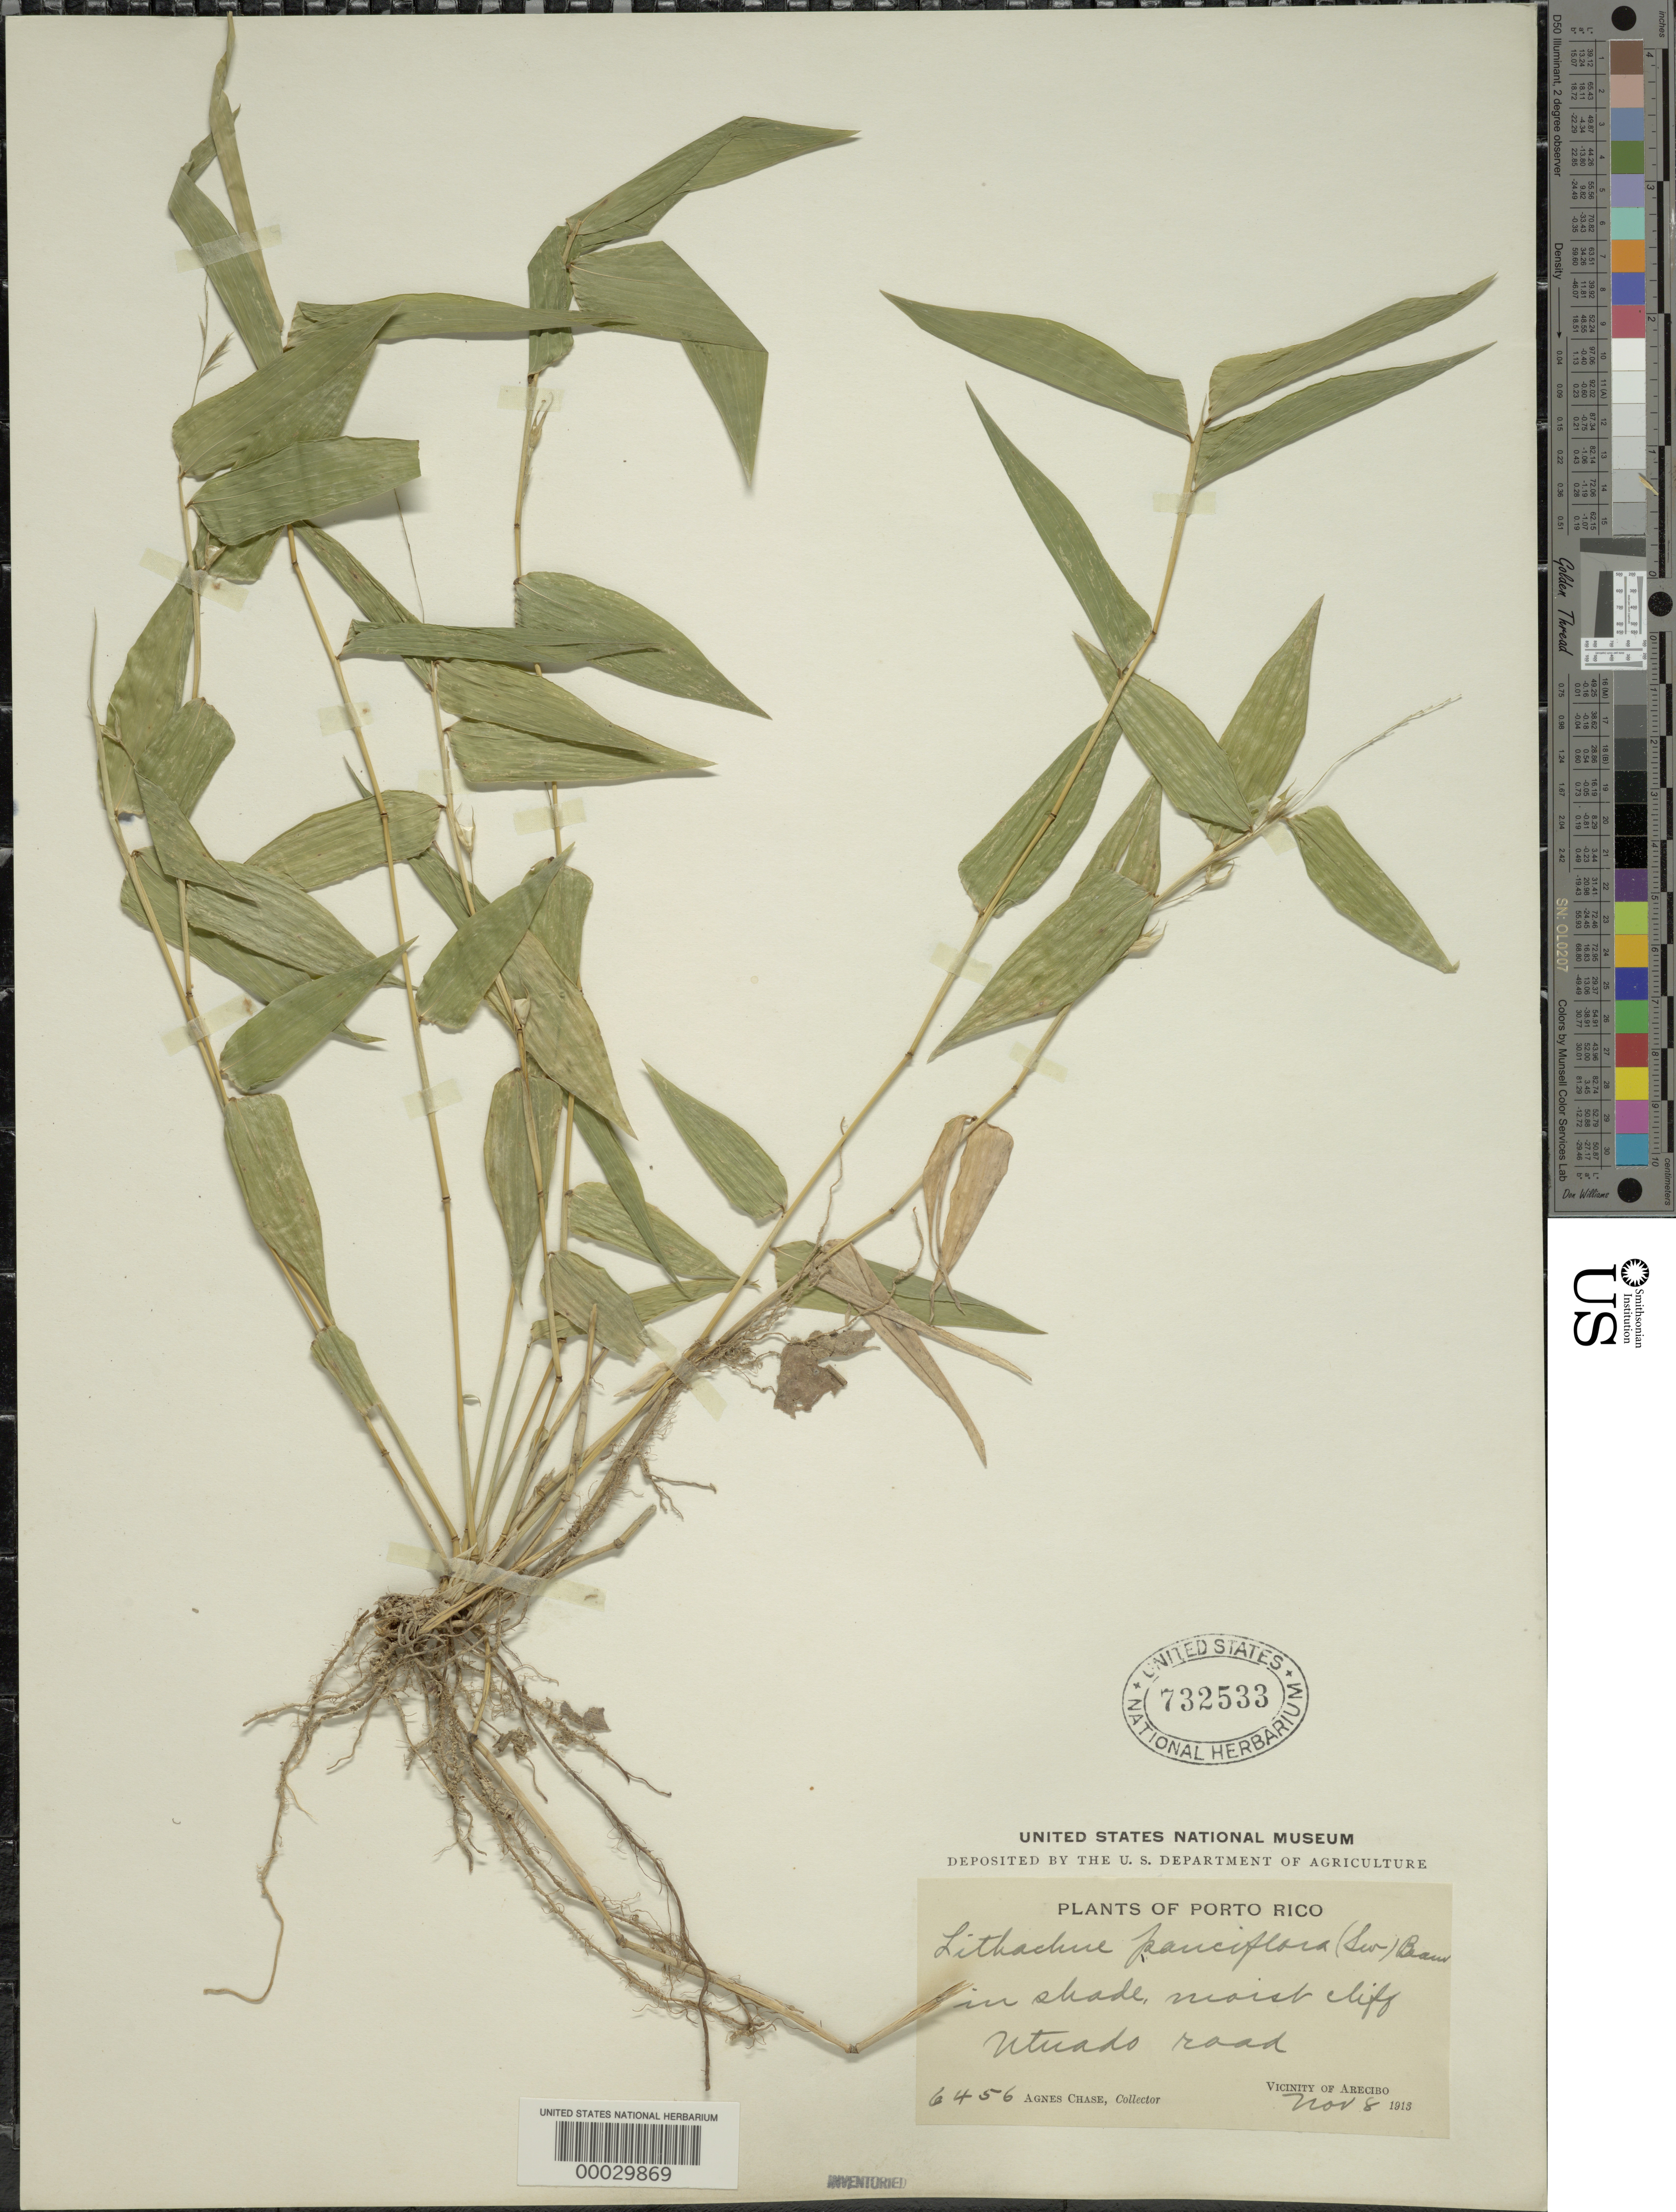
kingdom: Plantae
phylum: Tracheophyta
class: Liliopsida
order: Poales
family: Poaceae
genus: Lithachne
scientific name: Lithachne pauciflora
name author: (Sw.) P. Beauv.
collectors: A. Chase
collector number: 6456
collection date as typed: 08 Nov 1913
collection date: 1913-11-08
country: Puerto Rico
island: Greater Antilles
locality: Arecibo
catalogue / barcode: US 732533